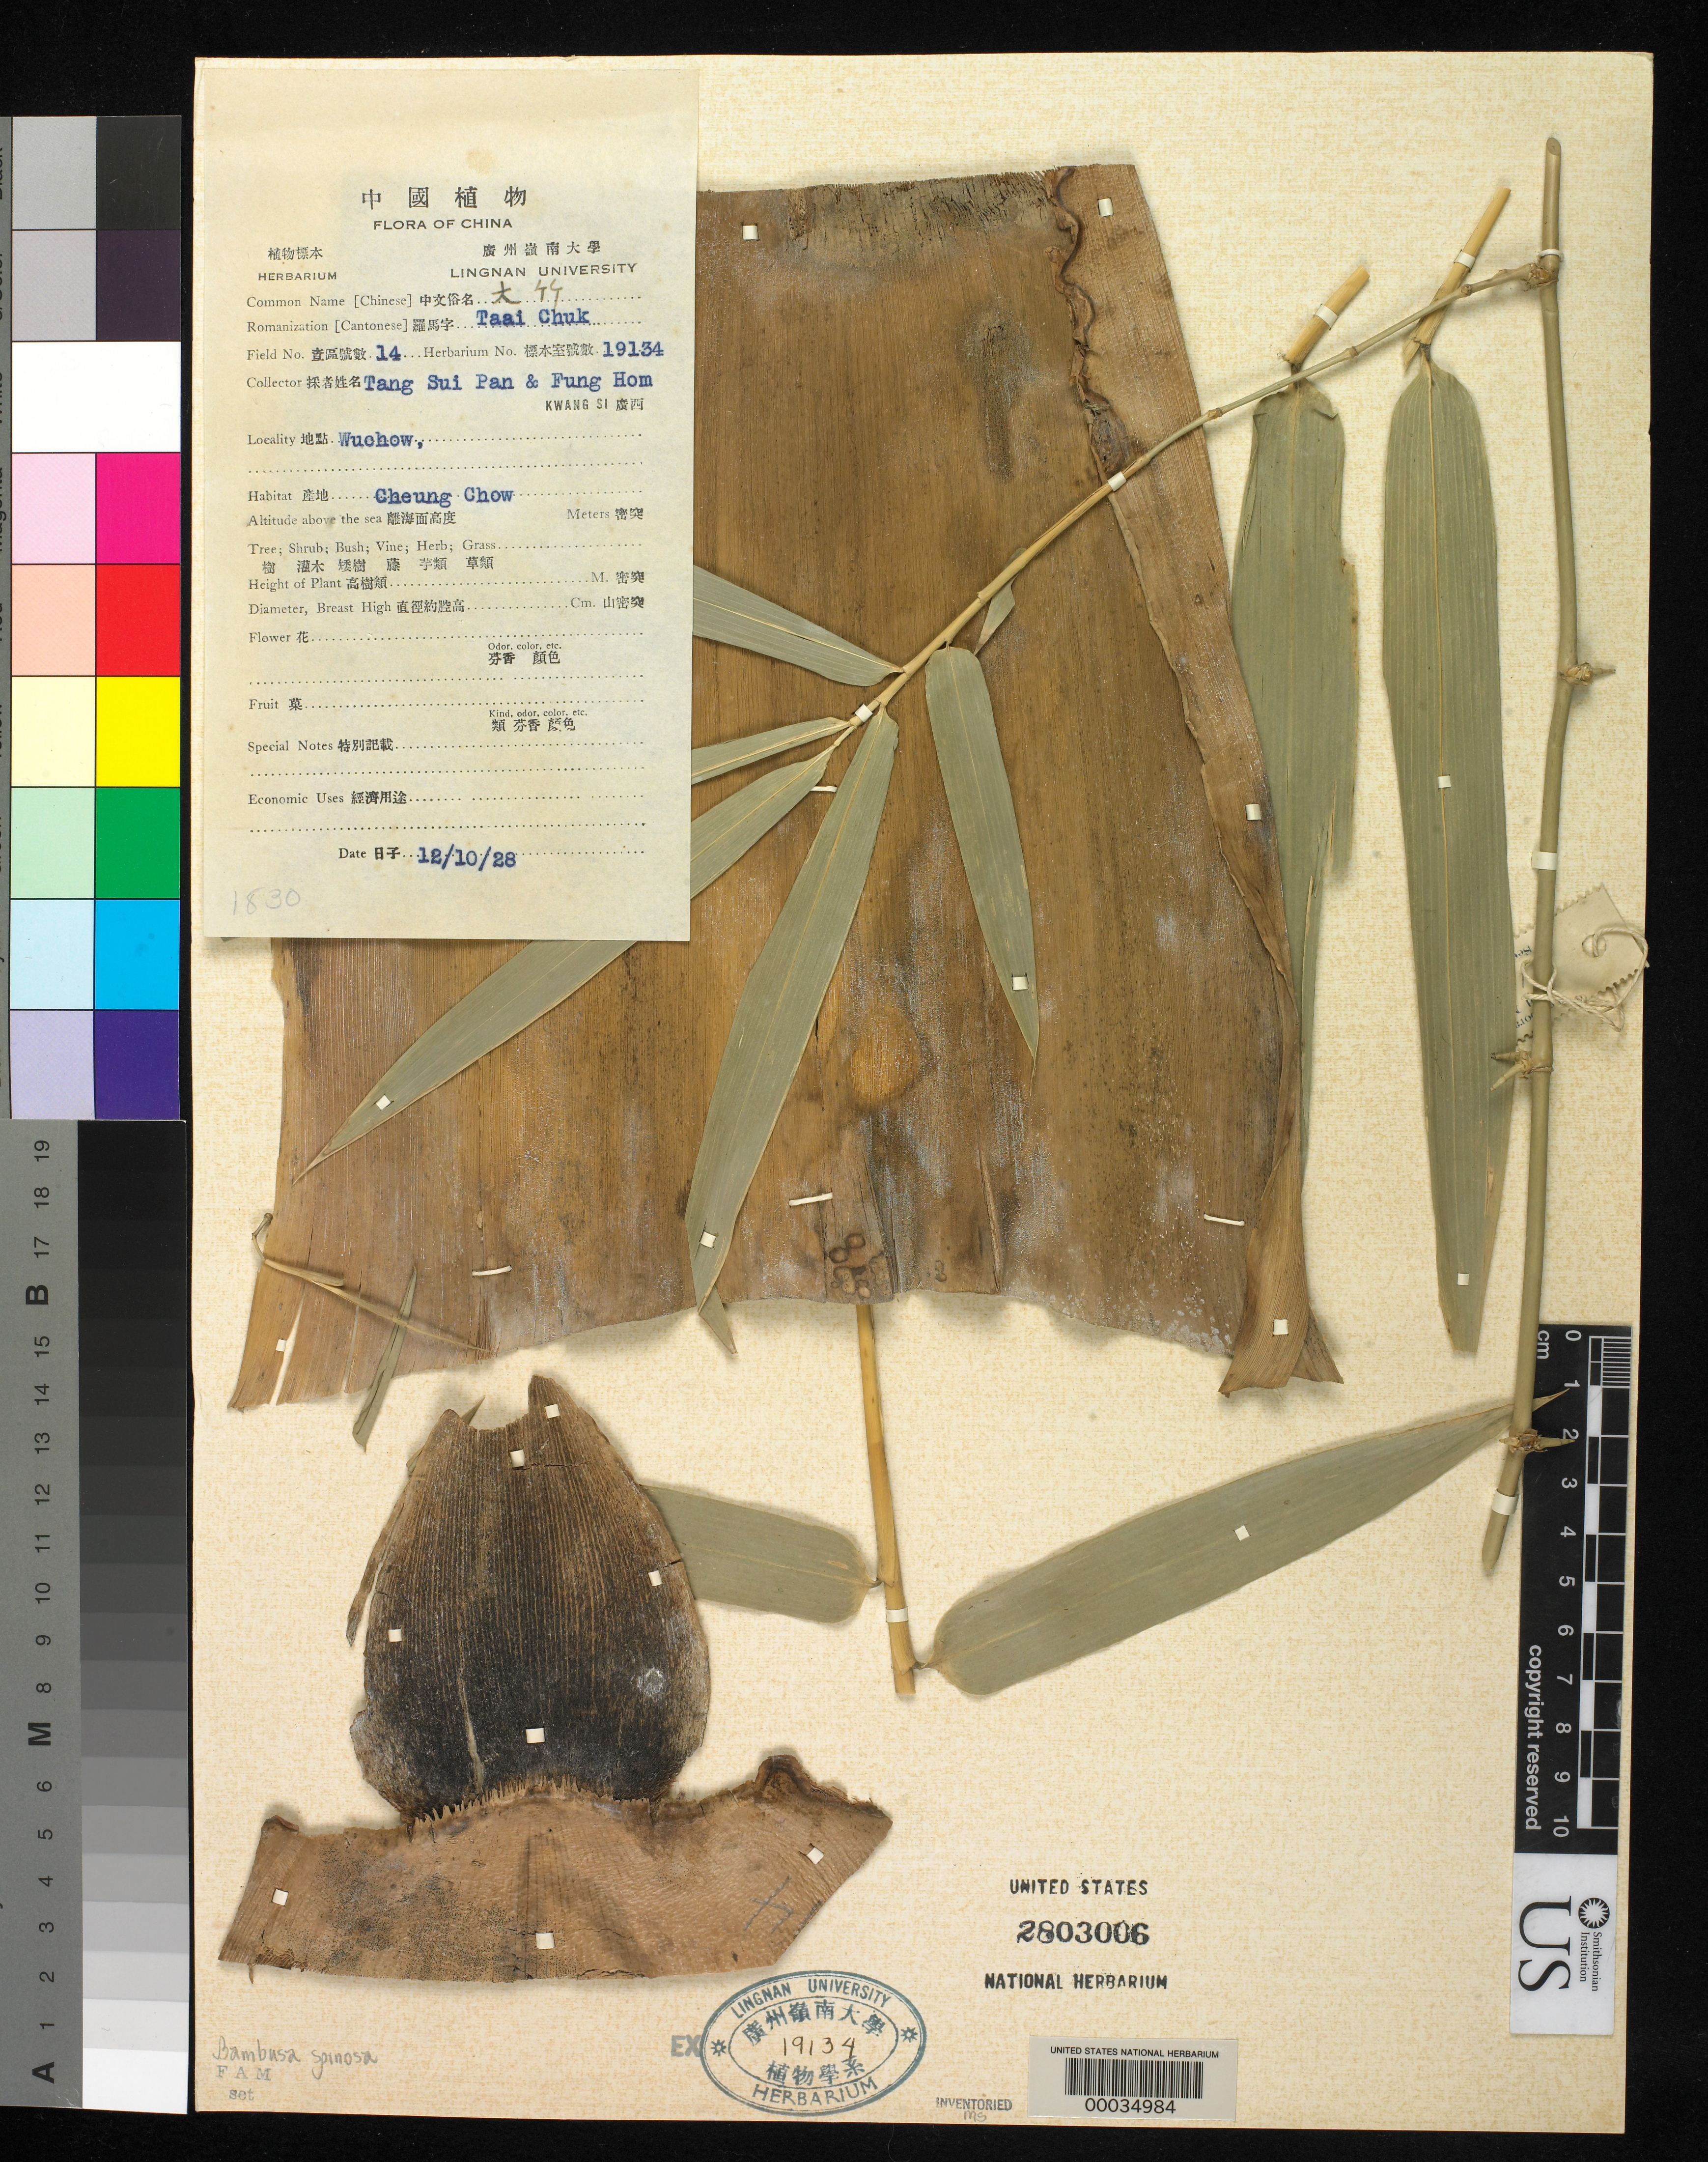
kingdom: Plantae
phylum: Tracheophyta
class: Liliopsida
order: Poales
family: Poaceae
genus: Bambusa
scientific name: Bambusa spinosa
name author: Roxb.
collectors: S. P. Tang & H. L. Fung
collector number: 14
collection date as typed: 10 Dec 1928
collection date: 1928-12-10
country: China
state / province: Jiangxi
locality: Wuchow, kwang si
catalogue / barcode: US 2803006